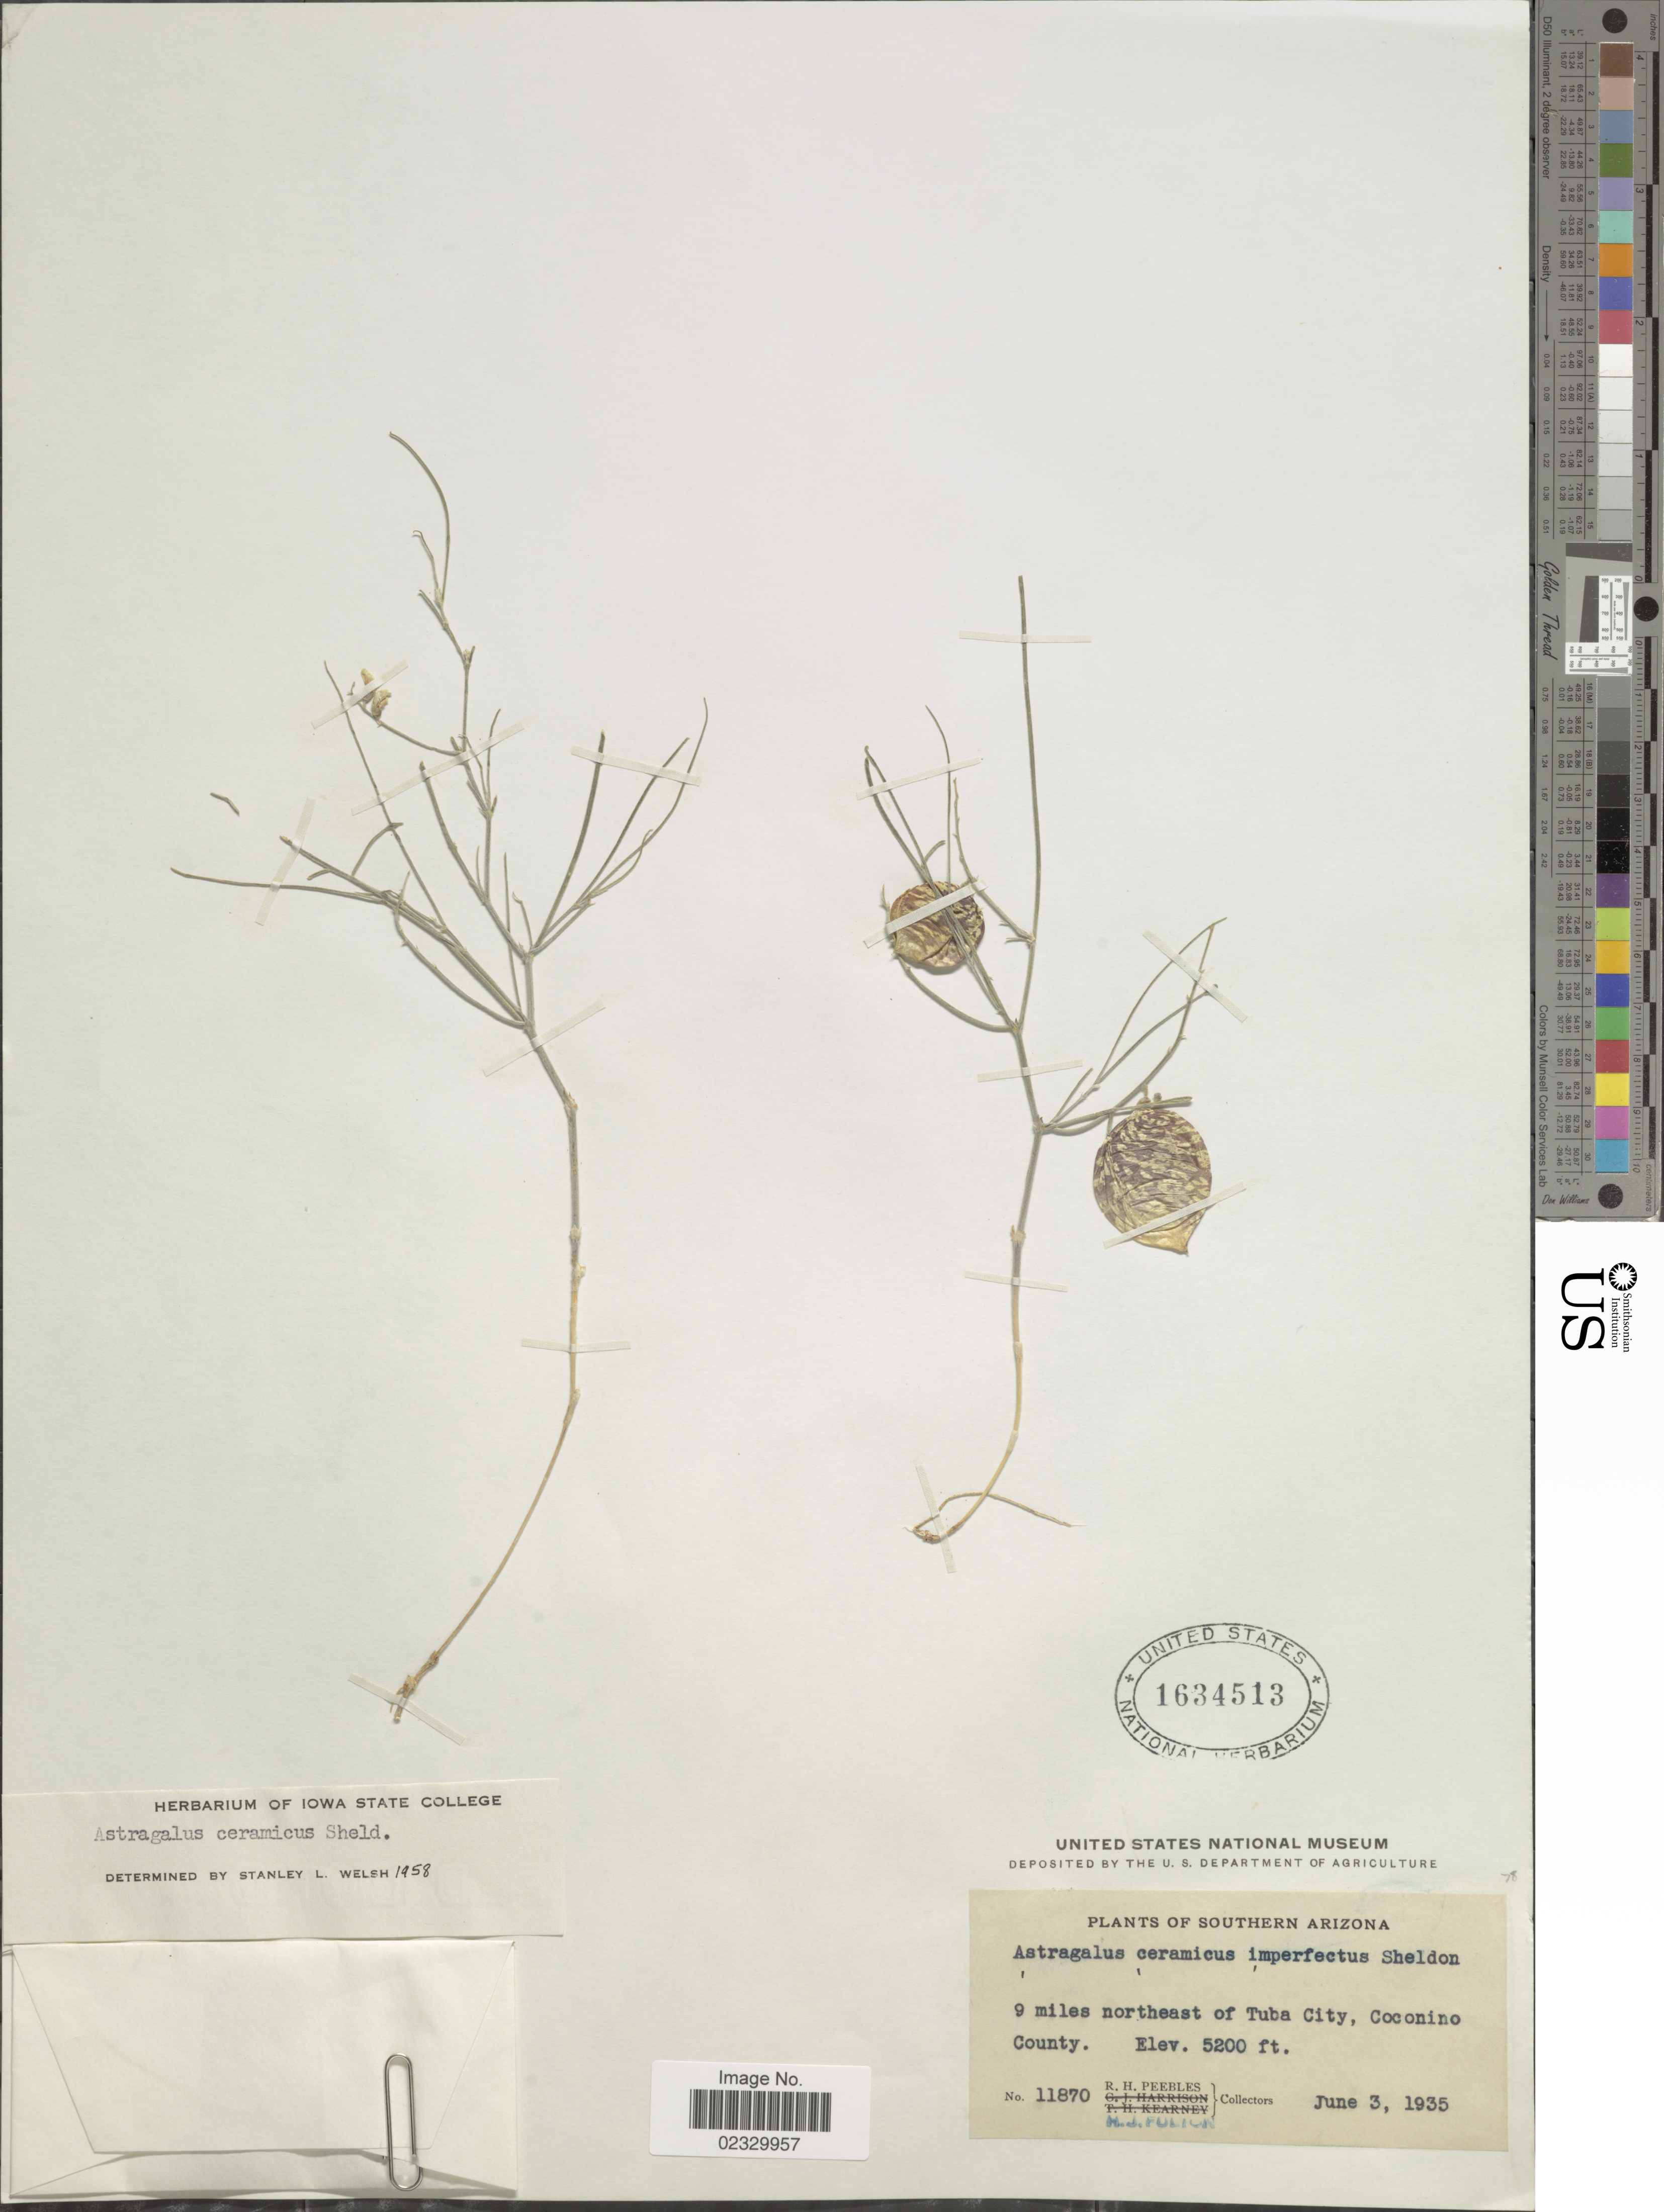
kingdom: Plantae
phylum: Tracheophyta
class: Magnoliopsida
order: Fabales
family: Fabaceae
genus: Astragalus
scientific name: Astragalus ceramicus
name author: E. Sheld.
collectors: R. H. Peebles & M. Fulton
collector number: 11870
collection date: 1935-06-03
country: United States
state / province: Arizona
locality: Southern Arizona, 9 miles northeast of Tuba City, Coconino County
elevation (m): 1585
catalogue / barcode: US 1634513